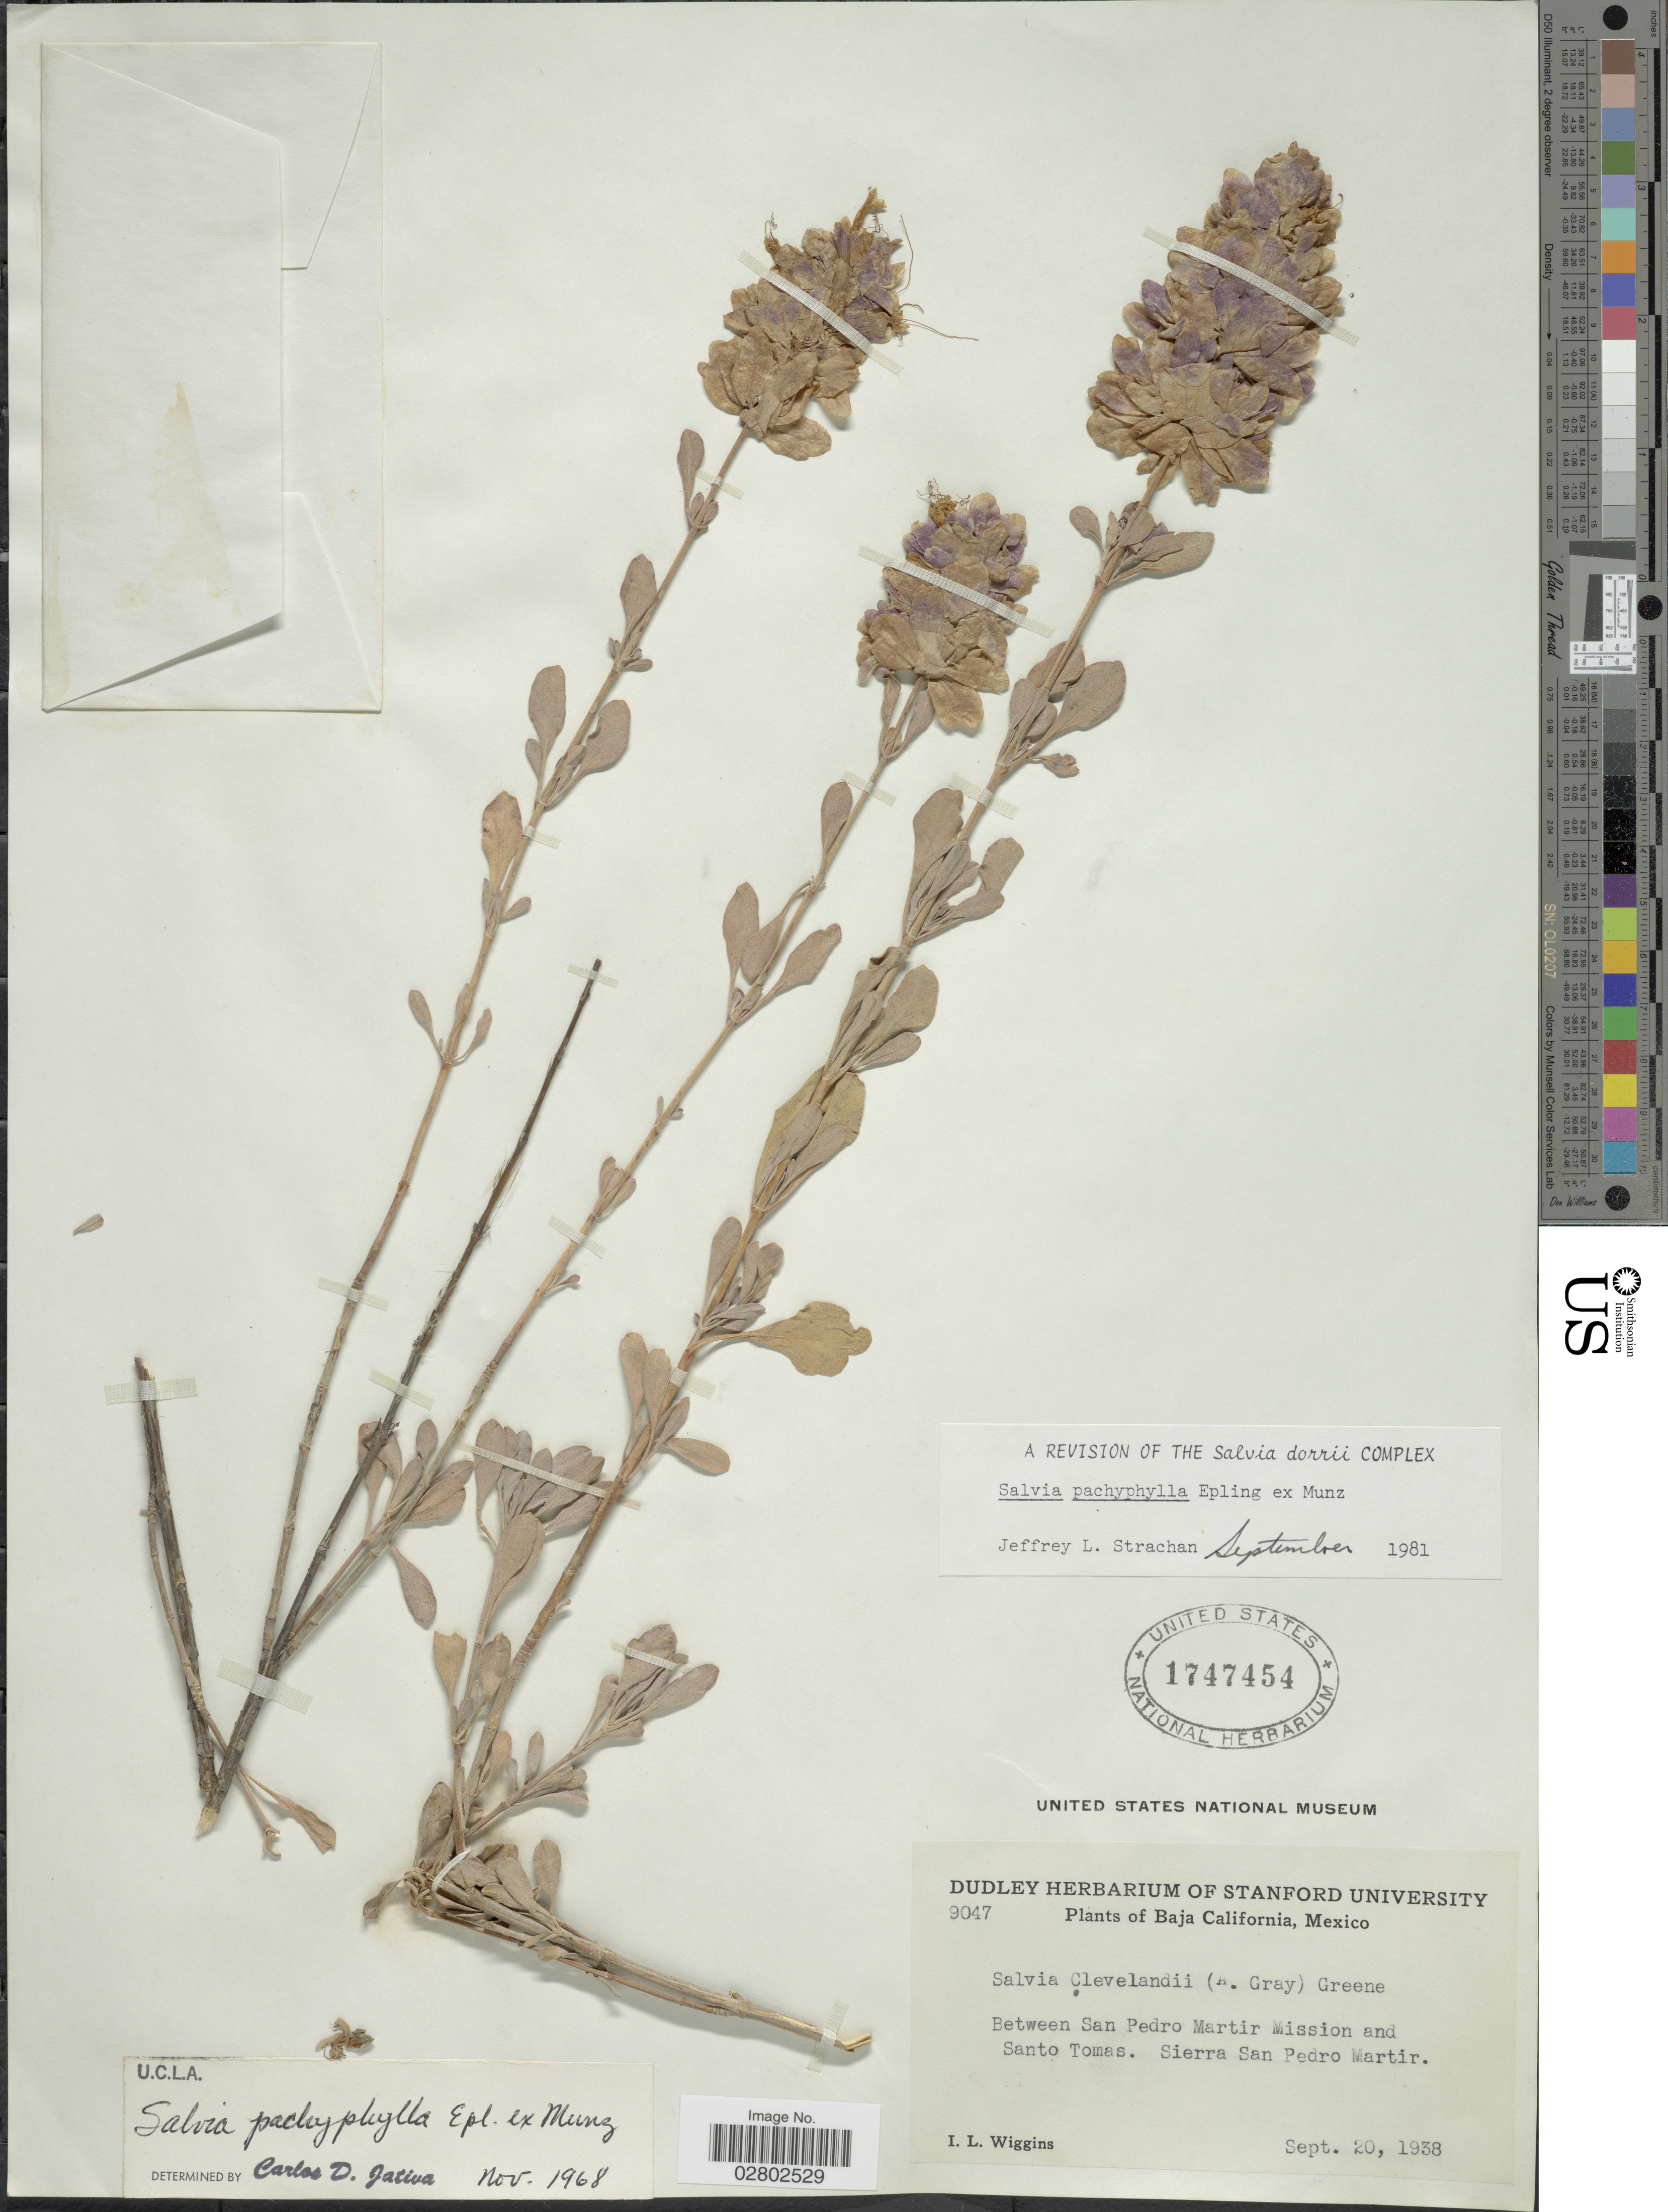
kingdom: Plantae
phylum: Tracheophyta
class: Magnoliopsida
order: Lamiales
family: Lamiaceae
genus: Salvia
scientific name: Salvia pachyphylla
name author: Epling ex Munz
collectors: I. L. Wiggins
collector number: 9047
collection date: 1938-09-20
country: Mexico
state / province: Baja California Norte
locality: Between San Pedro Martir Mission and Santo Tomas. Sierra San Pedro Martir.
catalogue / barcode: US 1747454